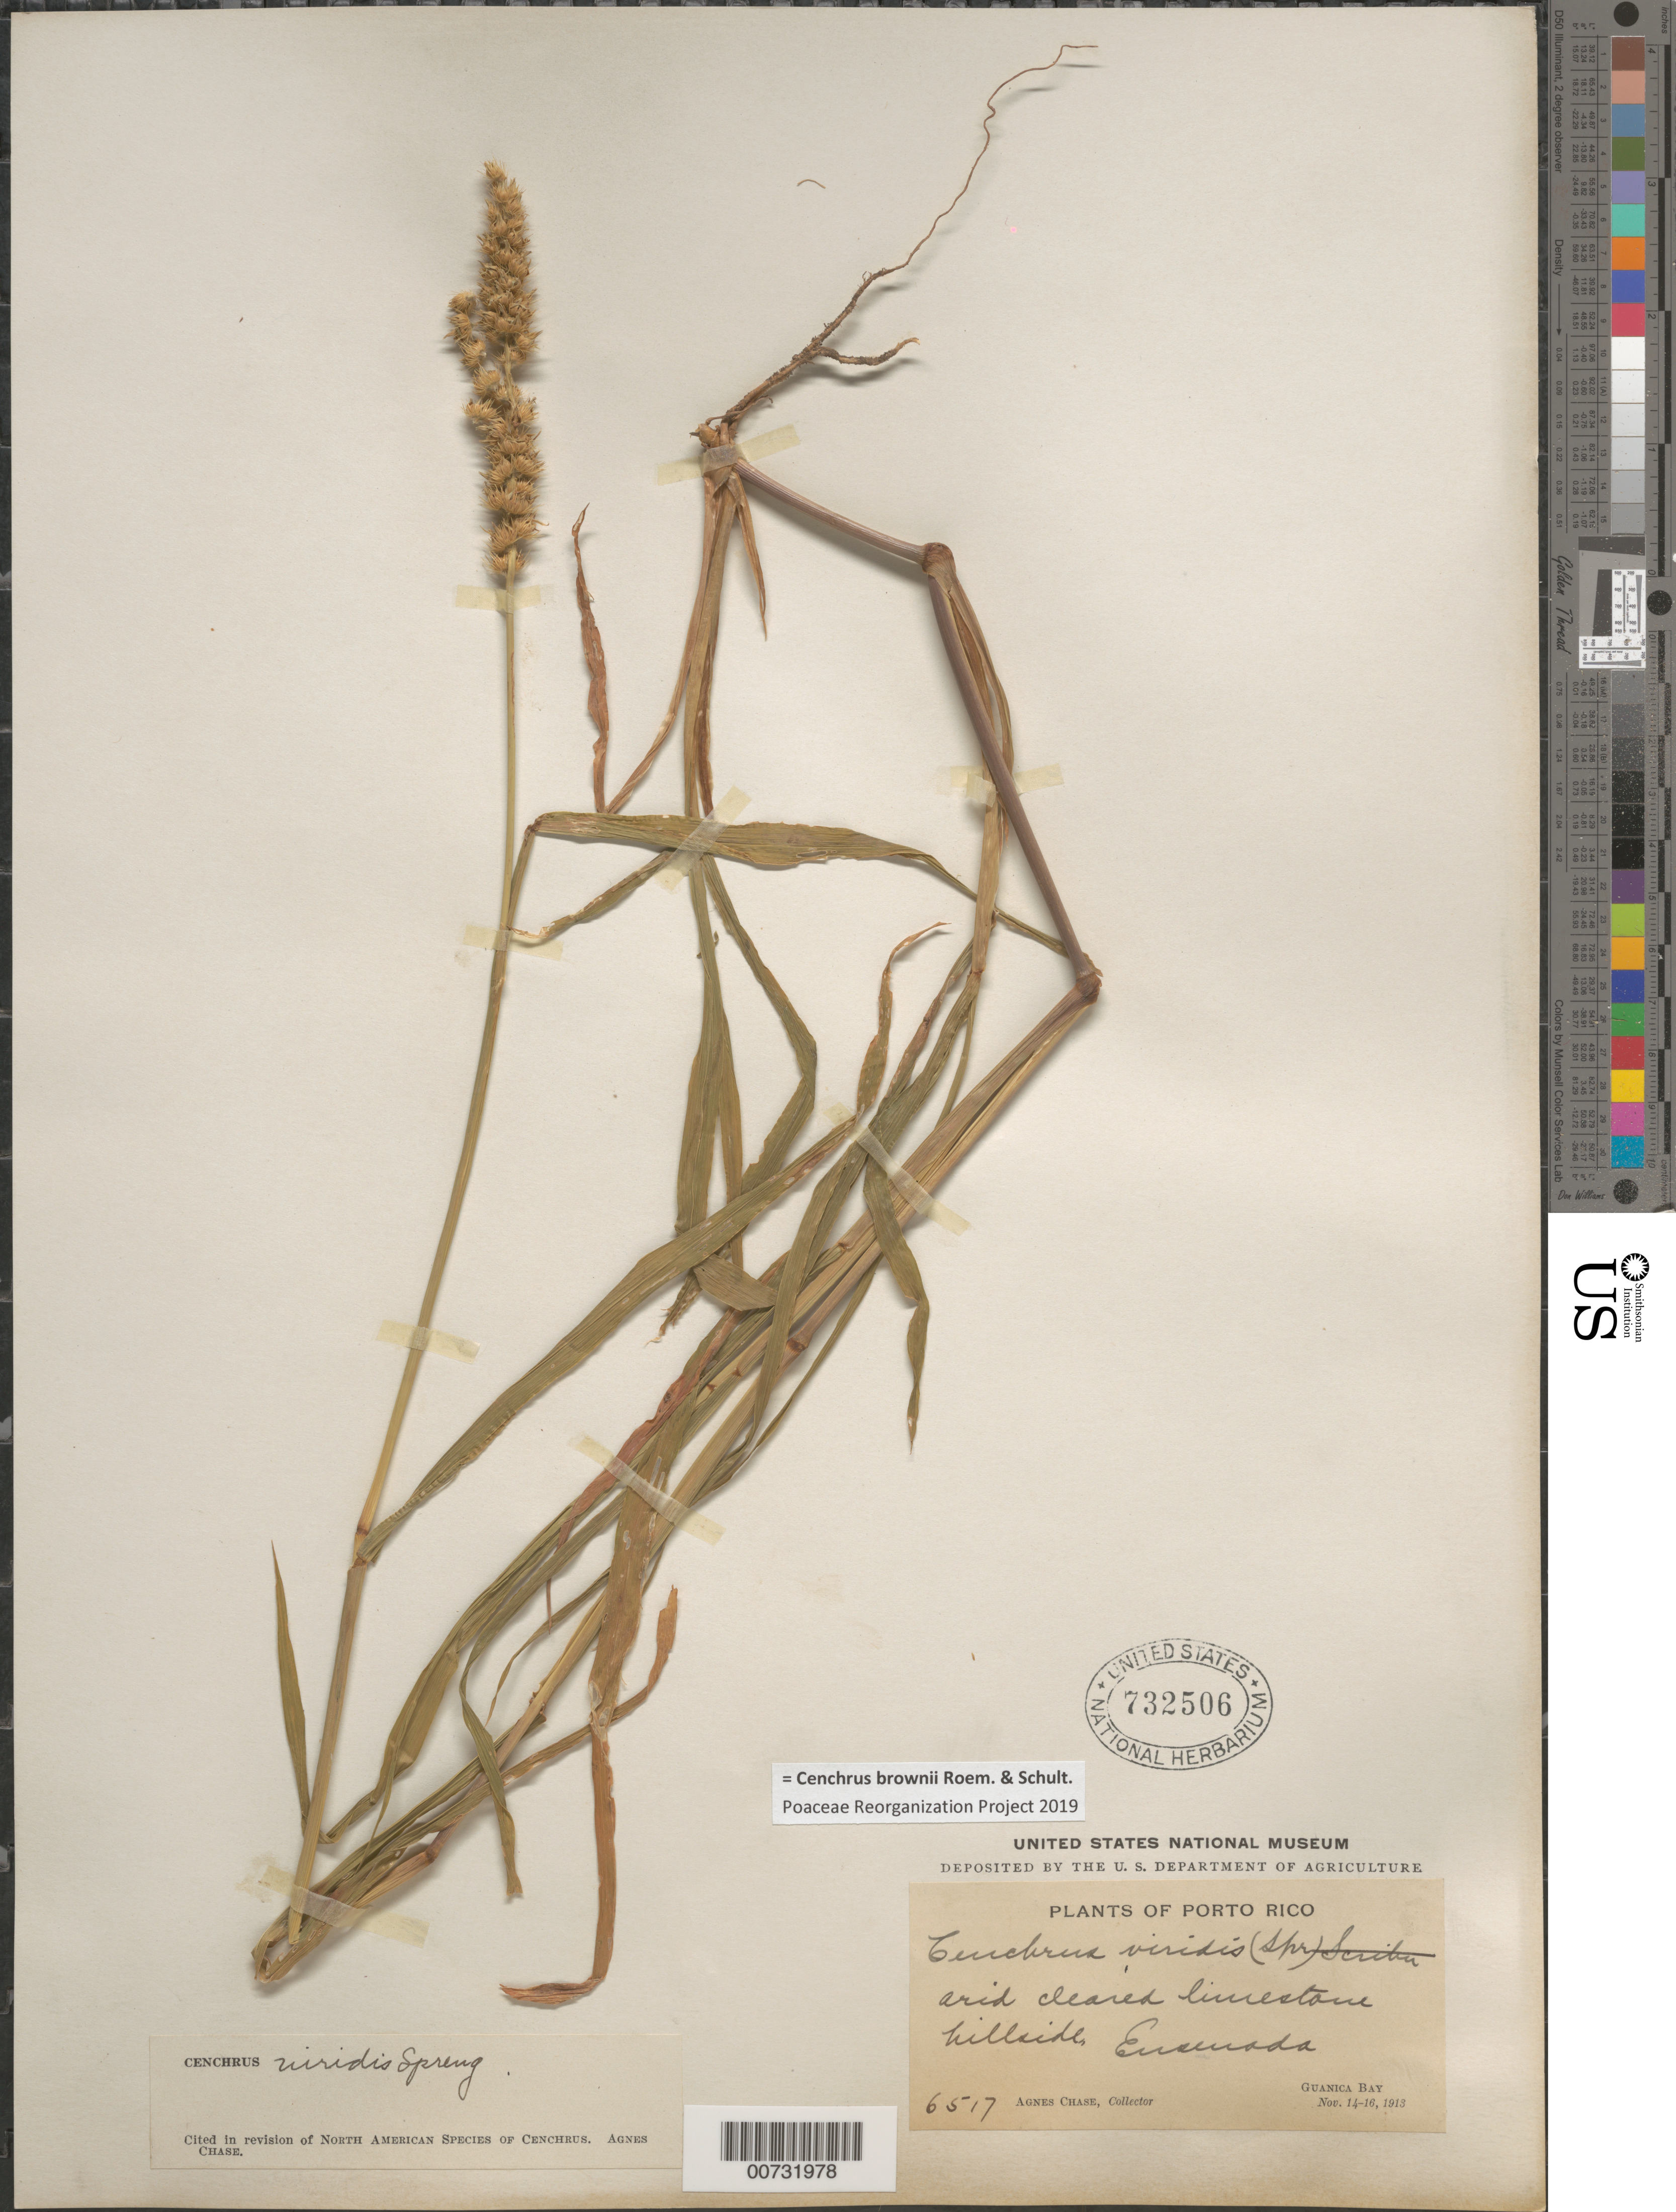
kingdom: Plantae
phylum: Tracheophyta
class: Liliopsida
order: Poales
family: Poaceae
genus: Cenchrus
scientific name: Cenchrus brownii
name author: Roem. & Schult.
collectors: A. Chase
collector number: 6517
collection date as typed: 14 Nov 1913 to 16 Nov 1913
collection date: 1913-11-14/1913-11-16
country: Puerto Rico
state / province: Guánica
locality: Ensenada, Guanica Bay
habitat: Arid cleared limestone hillside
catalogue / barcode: US 732506